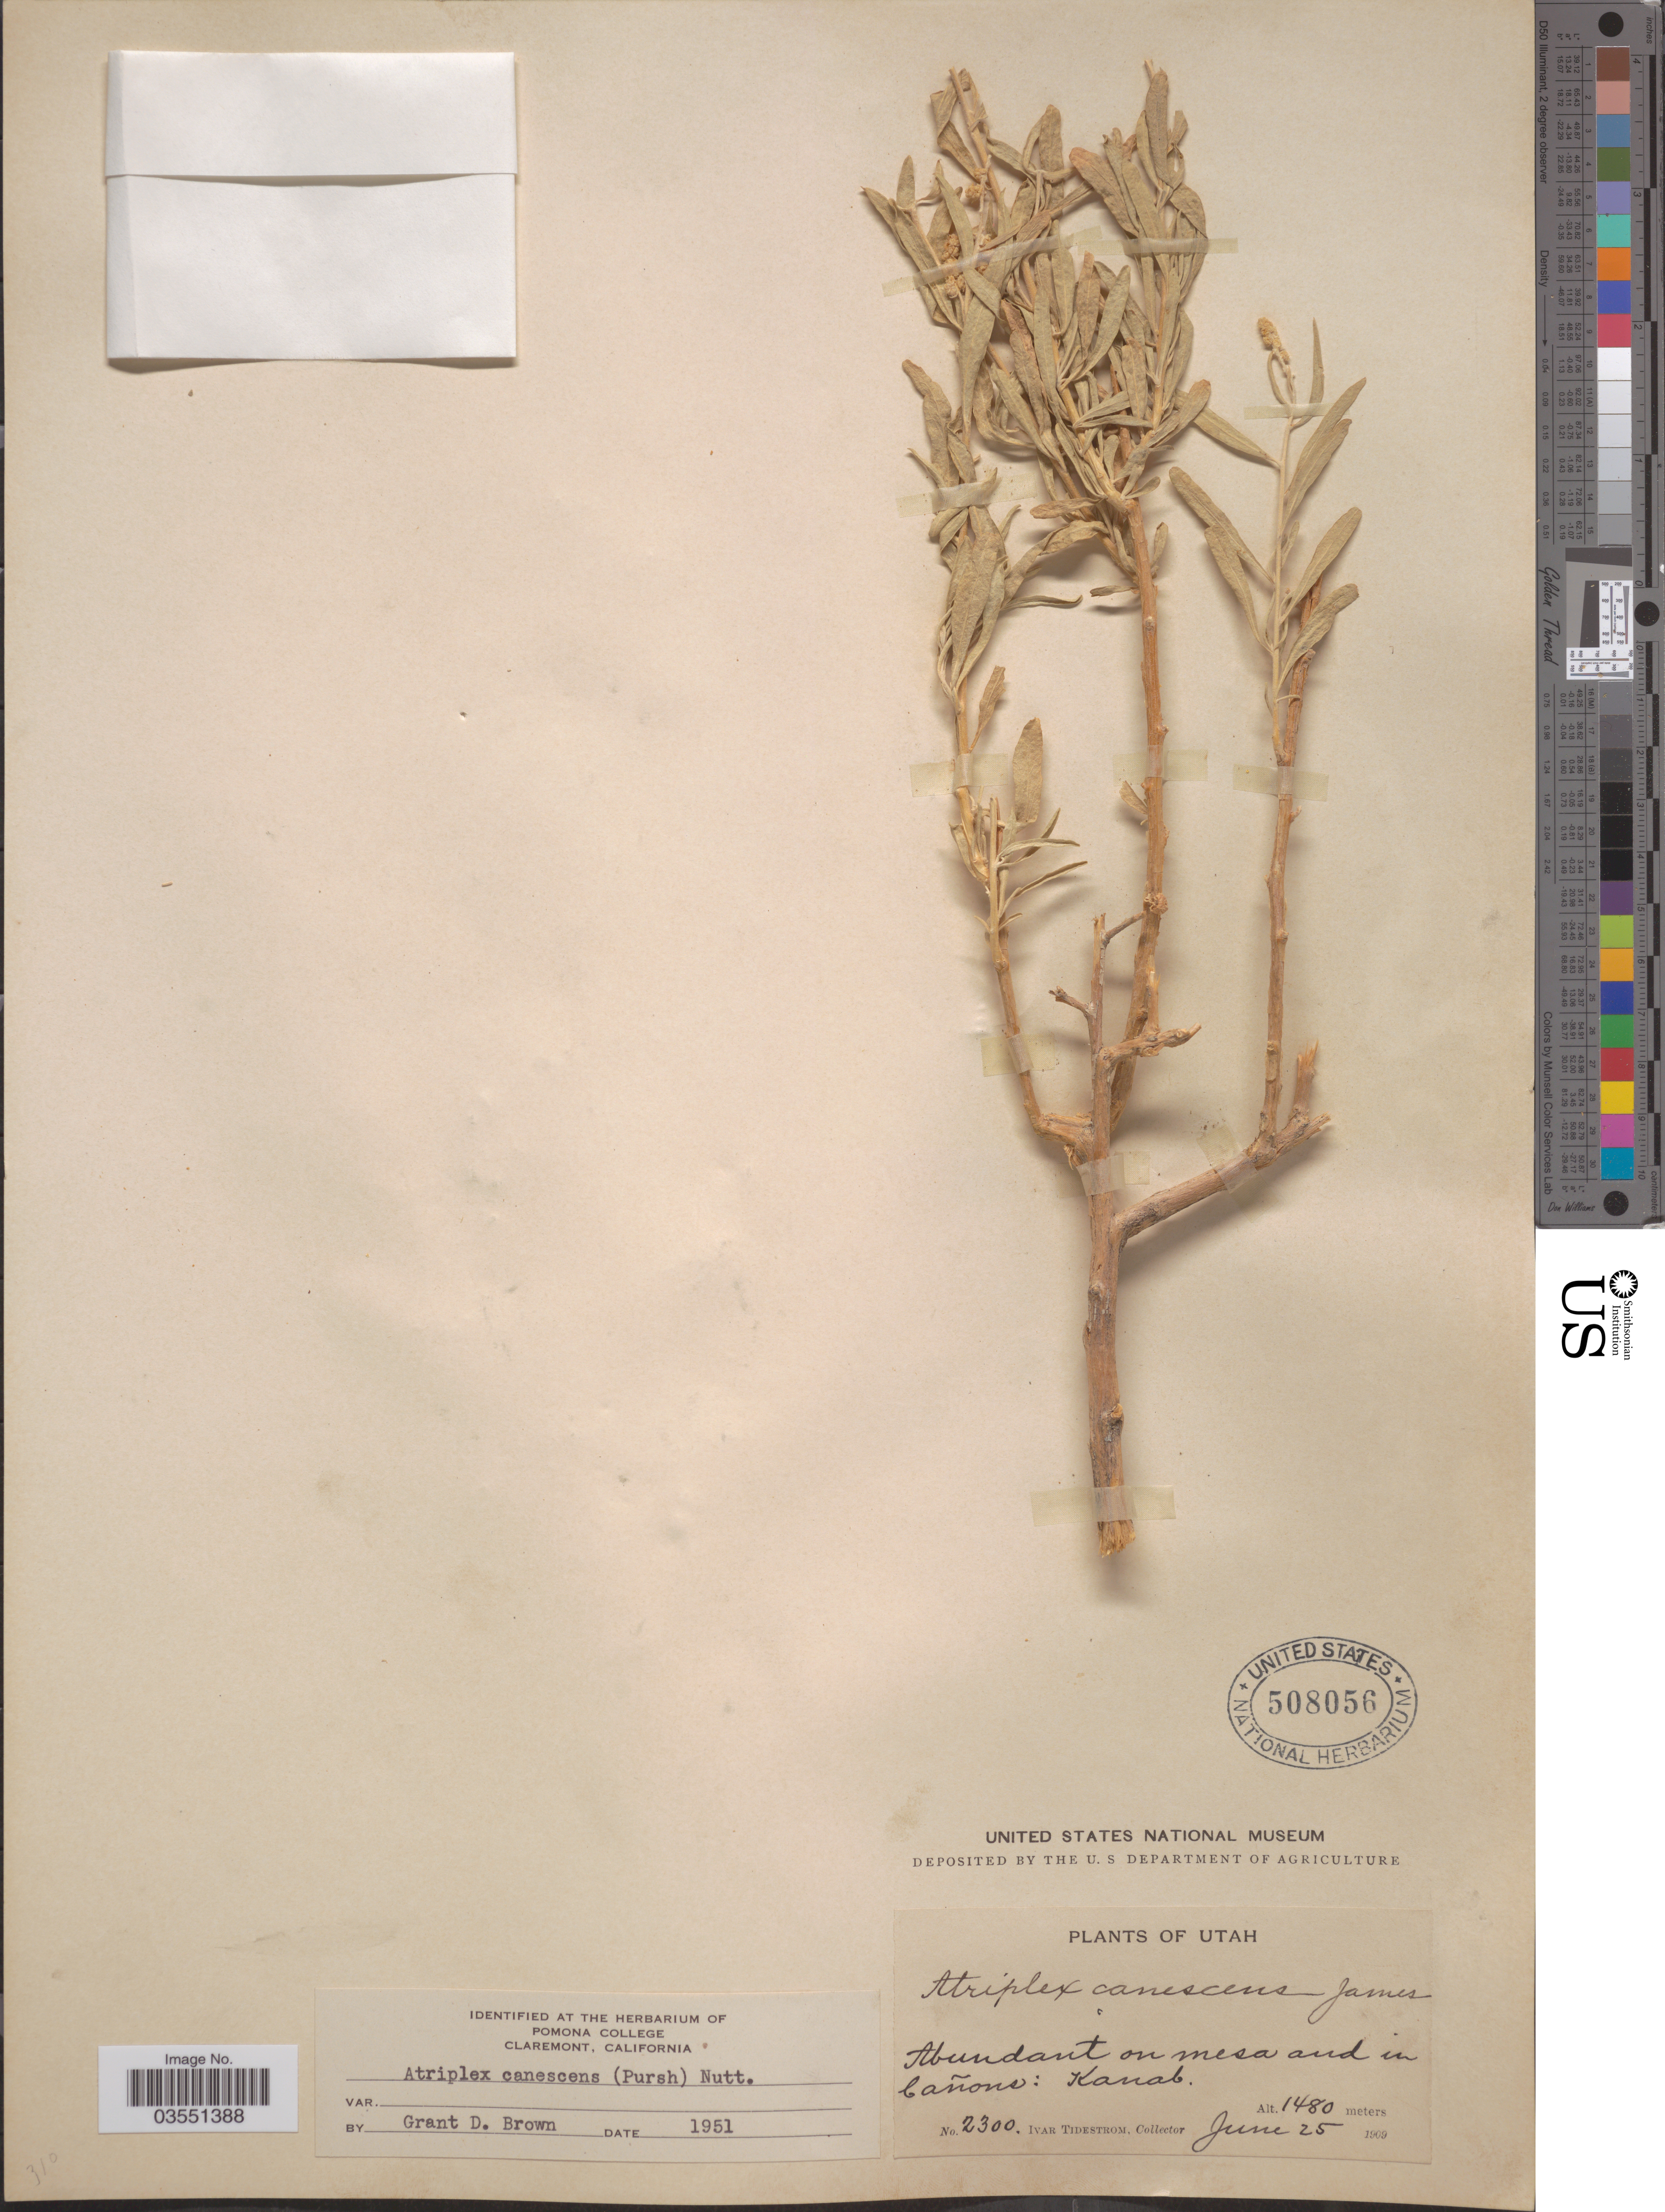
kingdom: Plantae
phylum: Tracheophyta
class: Magnoliopsida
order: Caryophyllales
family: Amaranthaceae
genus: Atriplex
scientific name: Atriplex canescens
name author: (Pursh) Nutt.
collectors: I. F. Tidestrom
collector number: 2300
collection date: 1909-06-25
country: United States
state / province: Utah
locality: Abundant on mesa and in Cañons: Kanab.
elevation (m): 1480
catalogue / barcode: US 508056